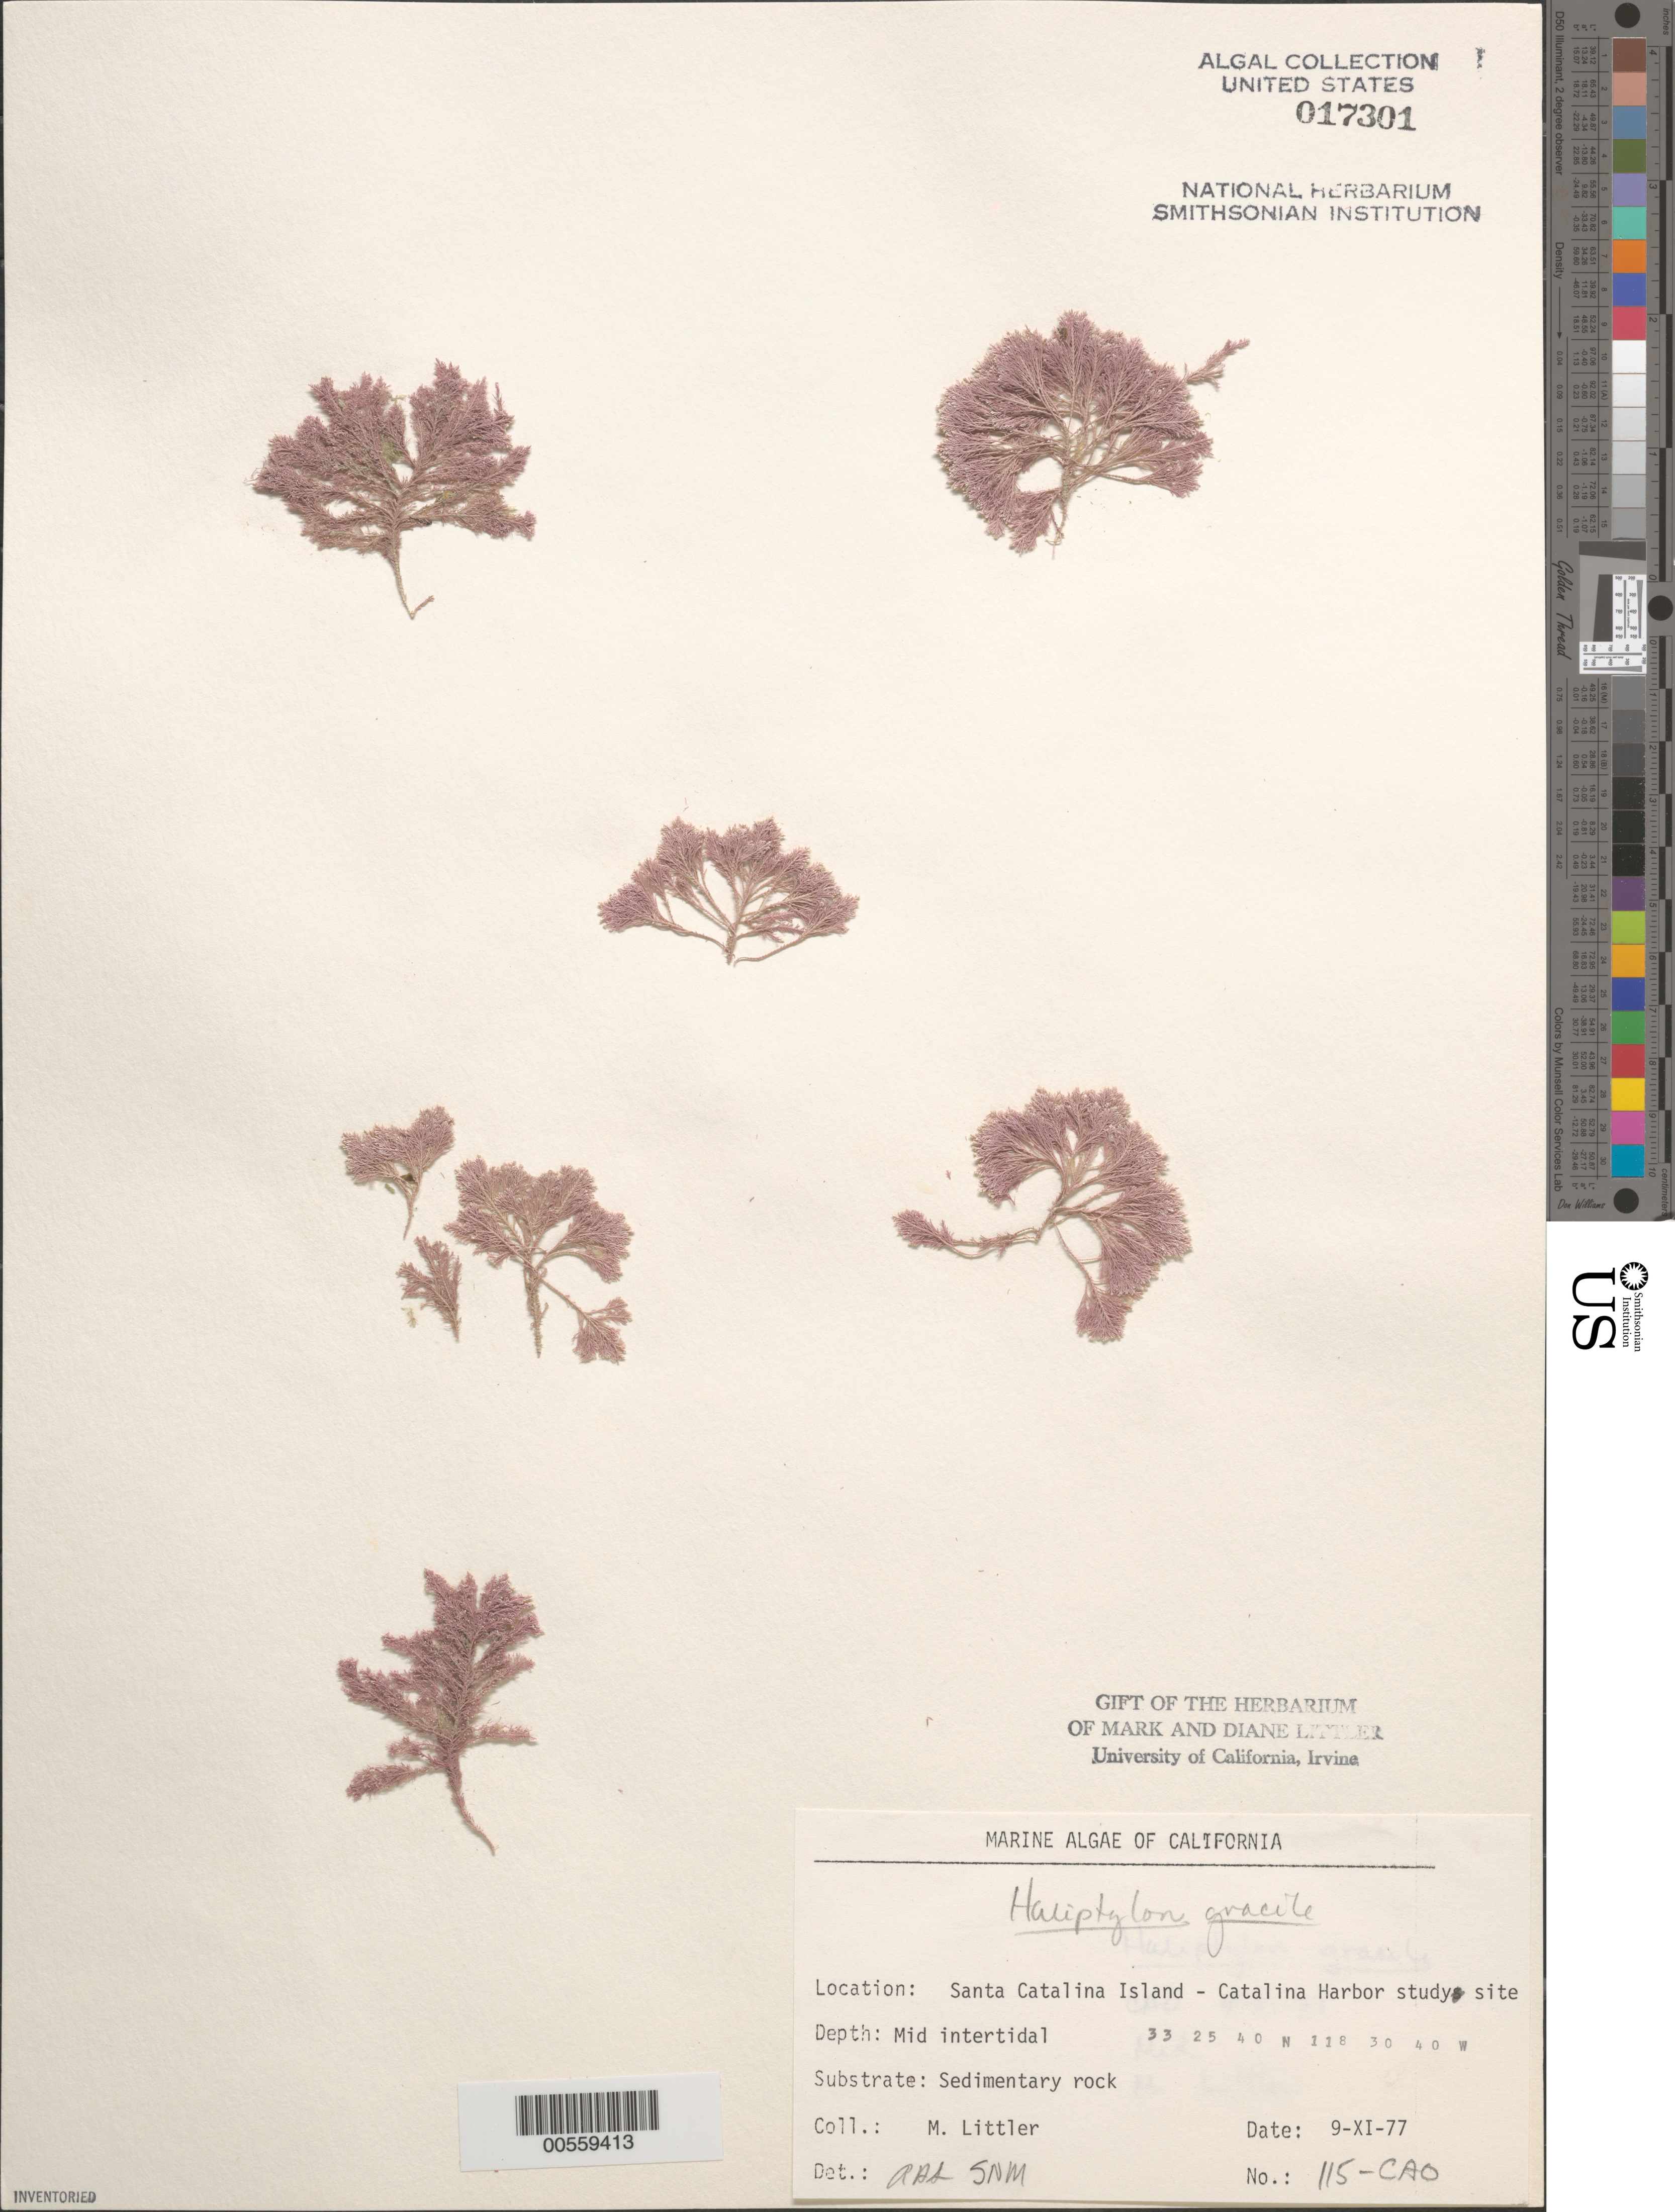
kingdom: Plantae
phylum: Rhodophyta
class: Florideophyceae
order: Corallinales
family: Corallinaceae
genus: Jania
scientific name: Jania rosea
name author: (Lam.) Decne.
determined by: Algae name updating Project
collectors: M. M. Littler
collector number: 115-cao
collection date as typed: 09 Nov 1977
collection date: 1977-11-09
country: United States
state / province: California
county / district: Los Angeles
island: Santa Catalina Island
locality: Catalina Harbor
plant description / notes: BLM-SOCALBIGHT Rocky Intertidal Survey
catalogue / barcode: US 17301